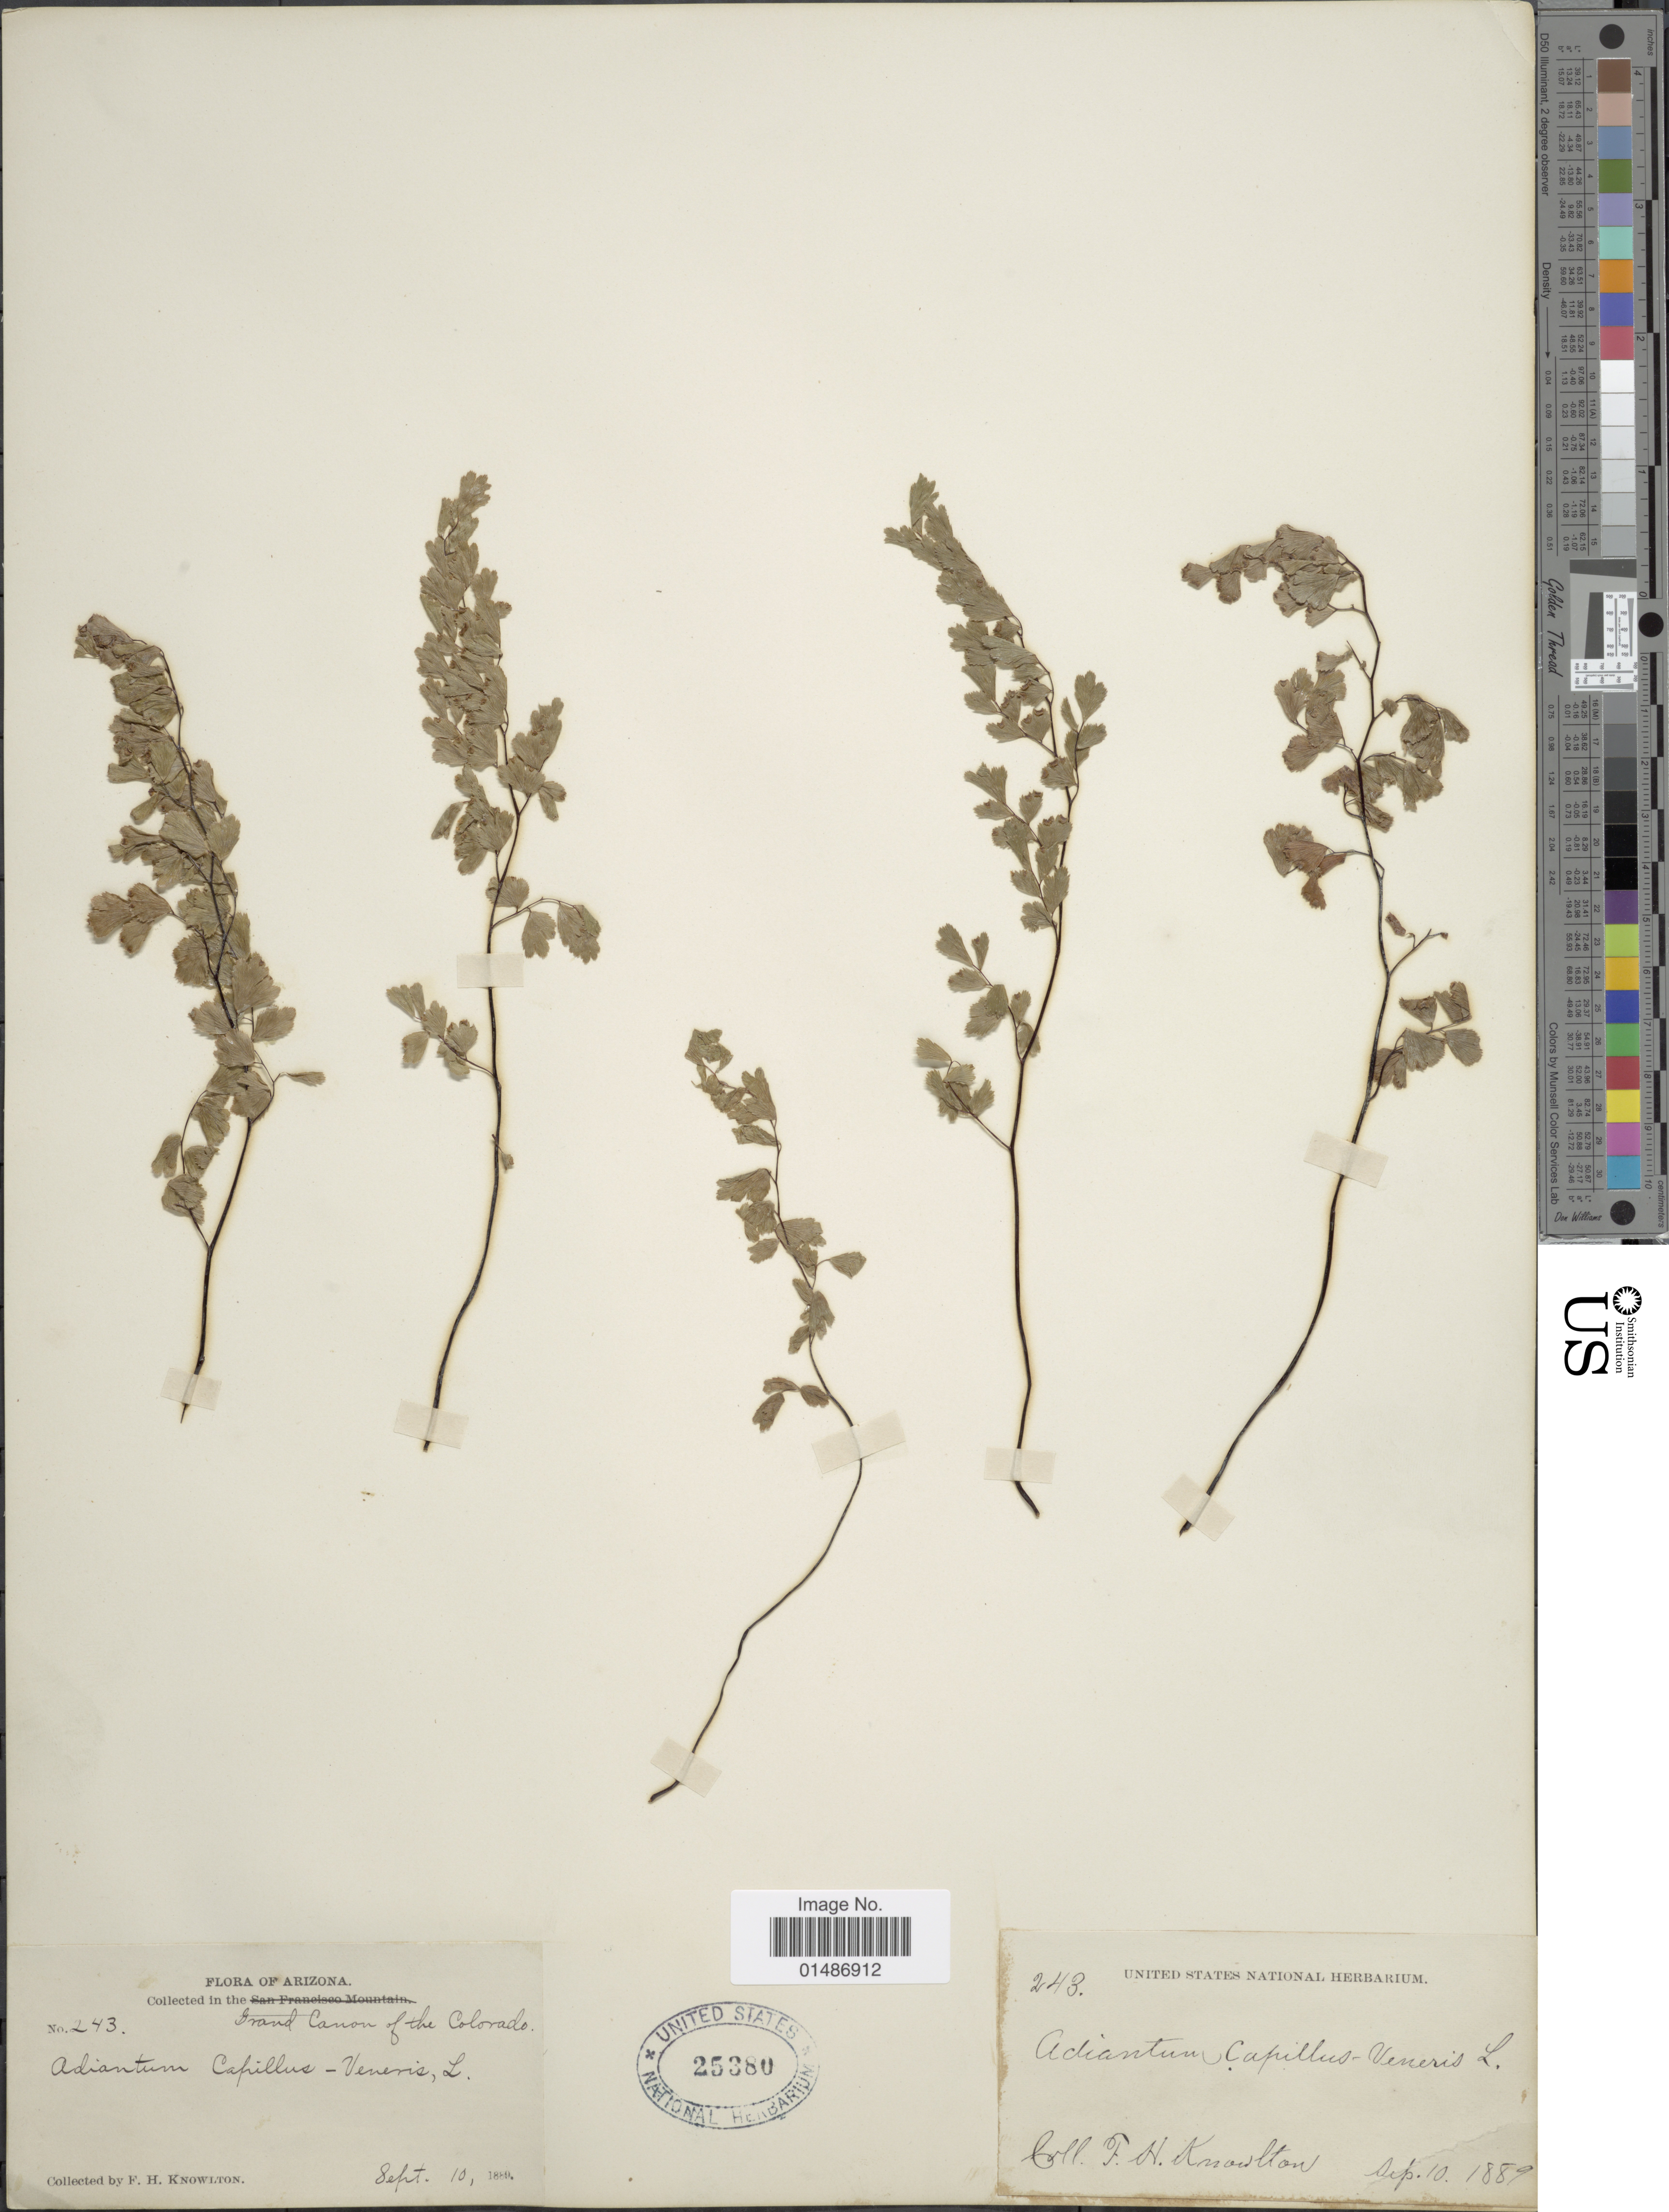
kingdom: Plantae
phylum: Tracheophyta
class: Polypodiopsida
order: Polypodiales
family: Pteridaceae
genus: Adiantum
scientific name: Adiantum capillus-veneris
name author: L.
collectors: F. H. Knowlton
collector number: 243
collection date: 1889-09-10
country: United States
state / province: Arizona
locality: Grand Canon of the Colorado.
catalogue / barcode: US 25380